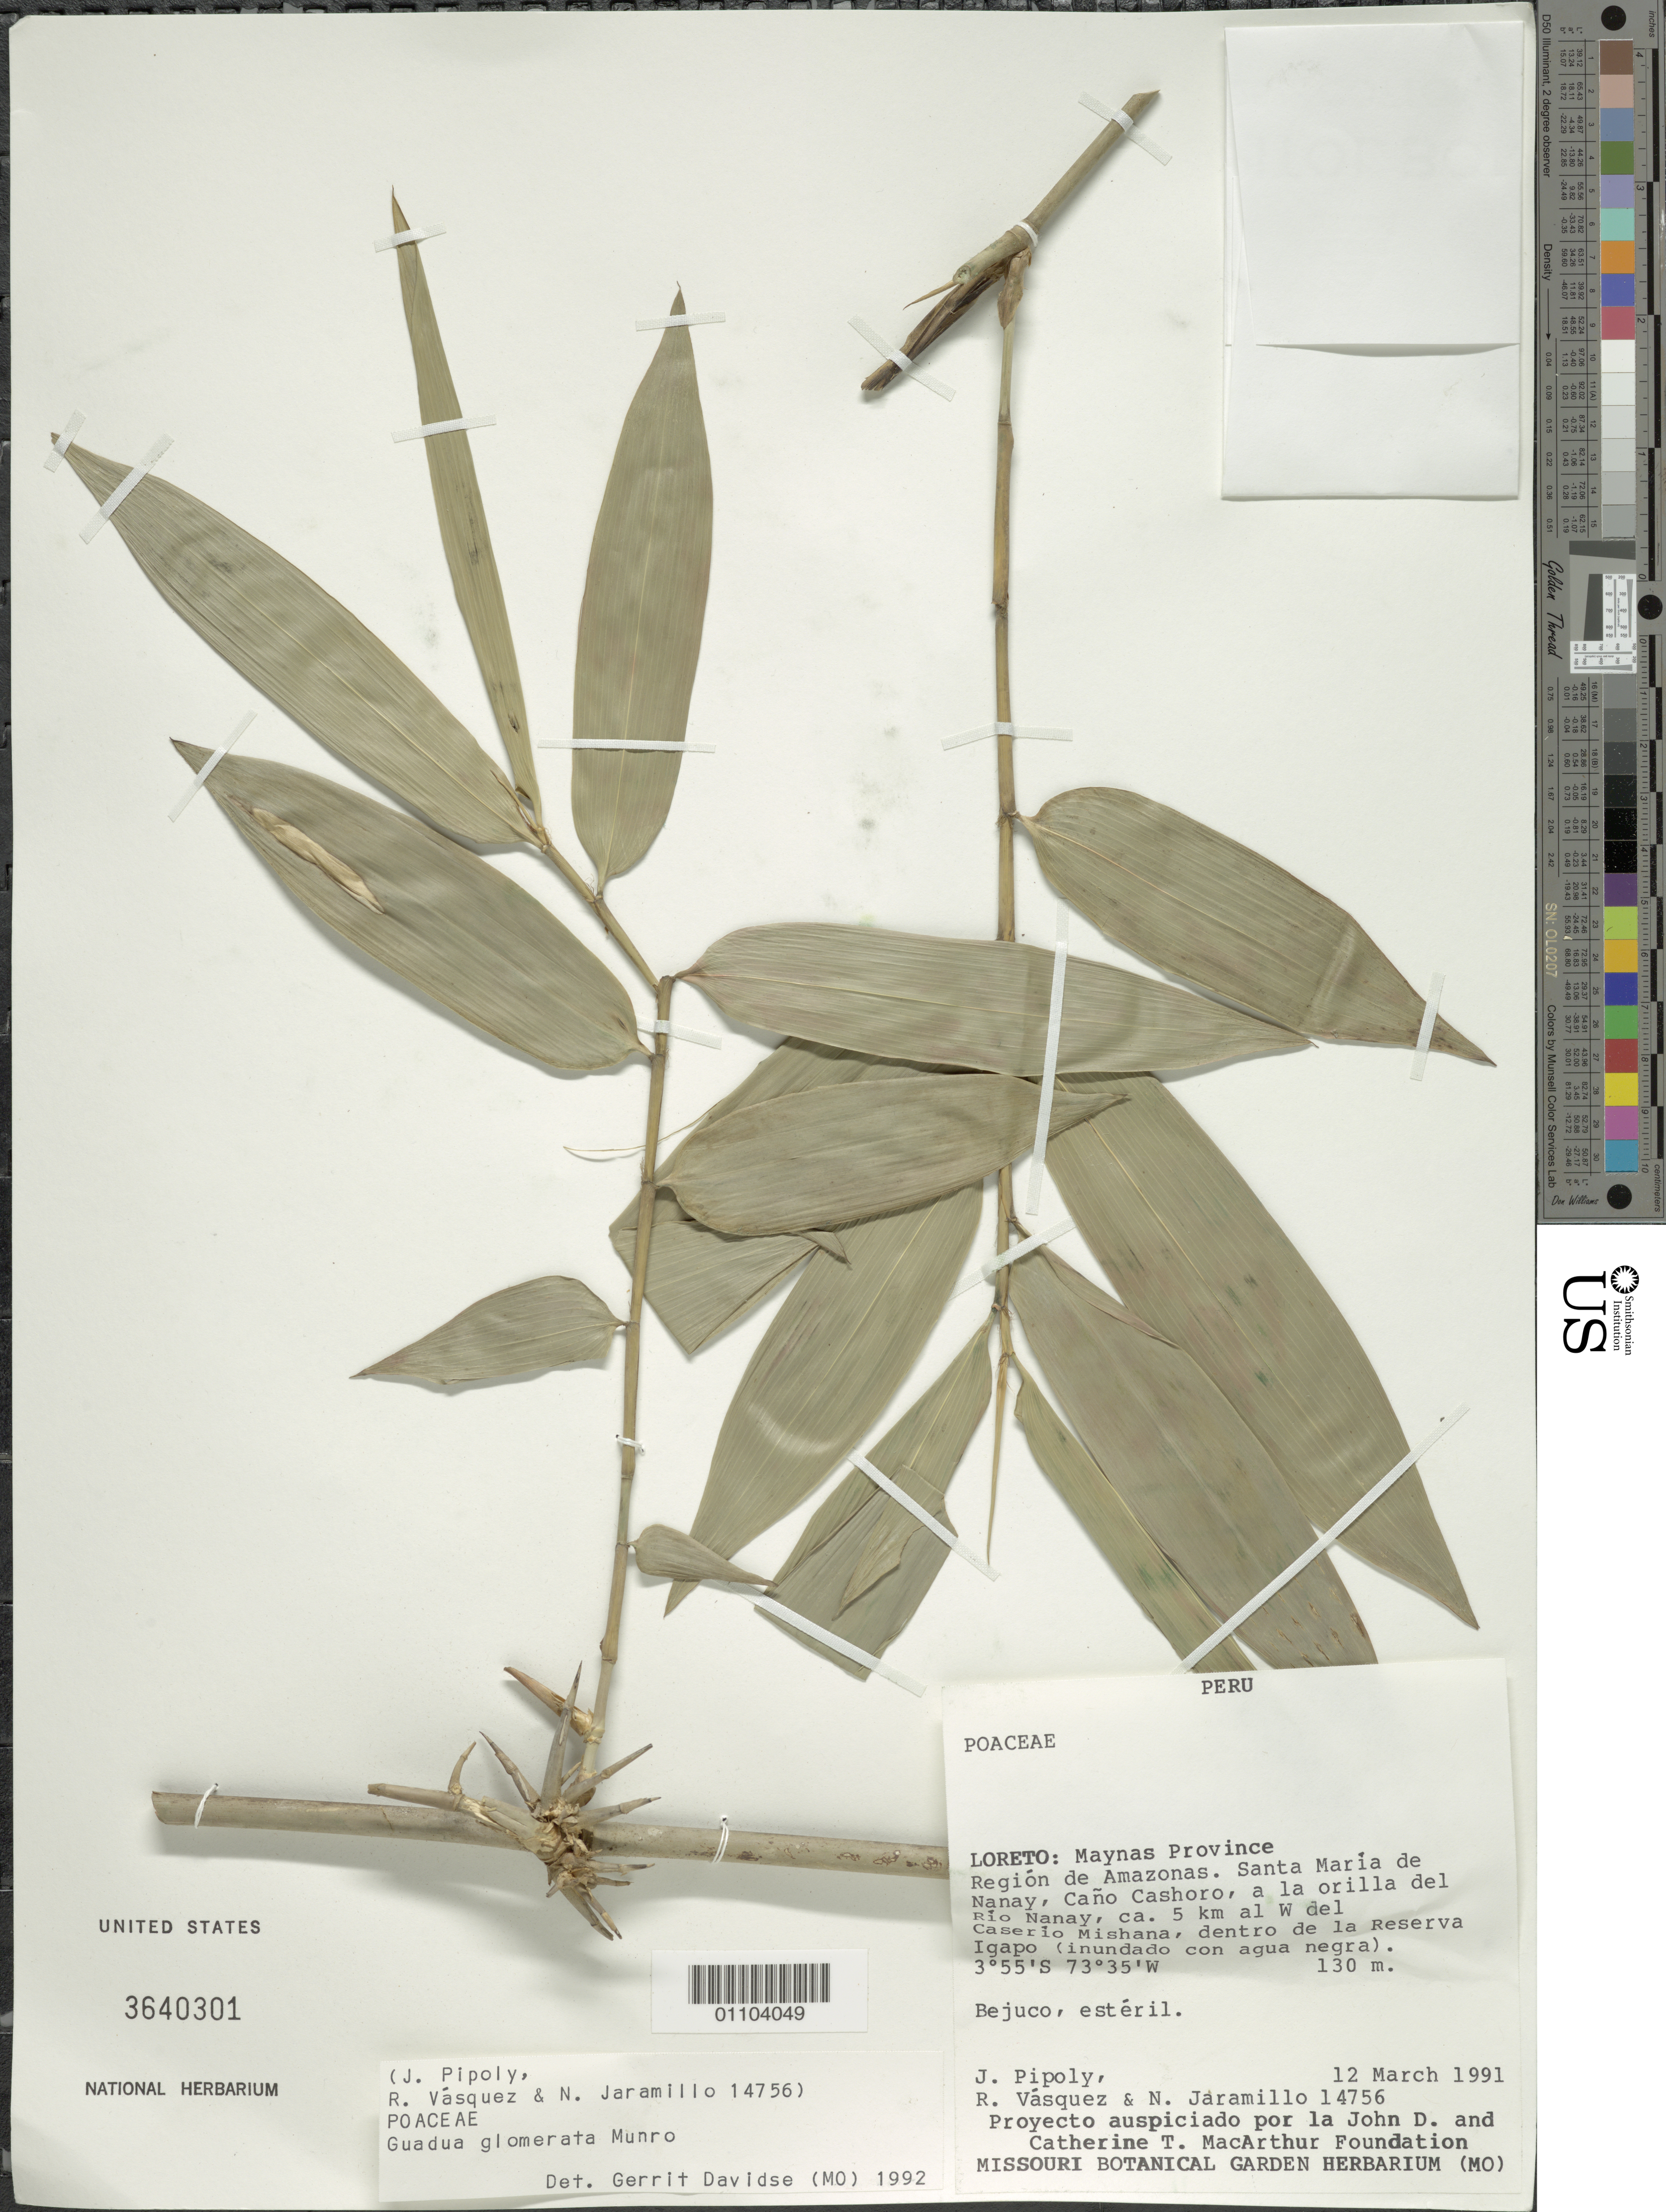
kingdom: Plantae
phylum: Tracheophyta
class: Liliopsida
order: Poales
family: Poaceae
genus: Guadua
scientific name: Guadua glomerata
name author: Munro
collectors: J. J. Pipoly, R. Vásquez & N. Jaramillo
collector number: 14756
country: Peru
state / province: Loreto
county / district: Maynas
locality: Region de Amazonas, Santa Maria de Nanay, Cano Cashoro, a la orilla del Rio Nanay, W of Caserio Mishana, dentro de la Reserva Igapo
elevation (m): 130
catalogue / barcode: US 3640301